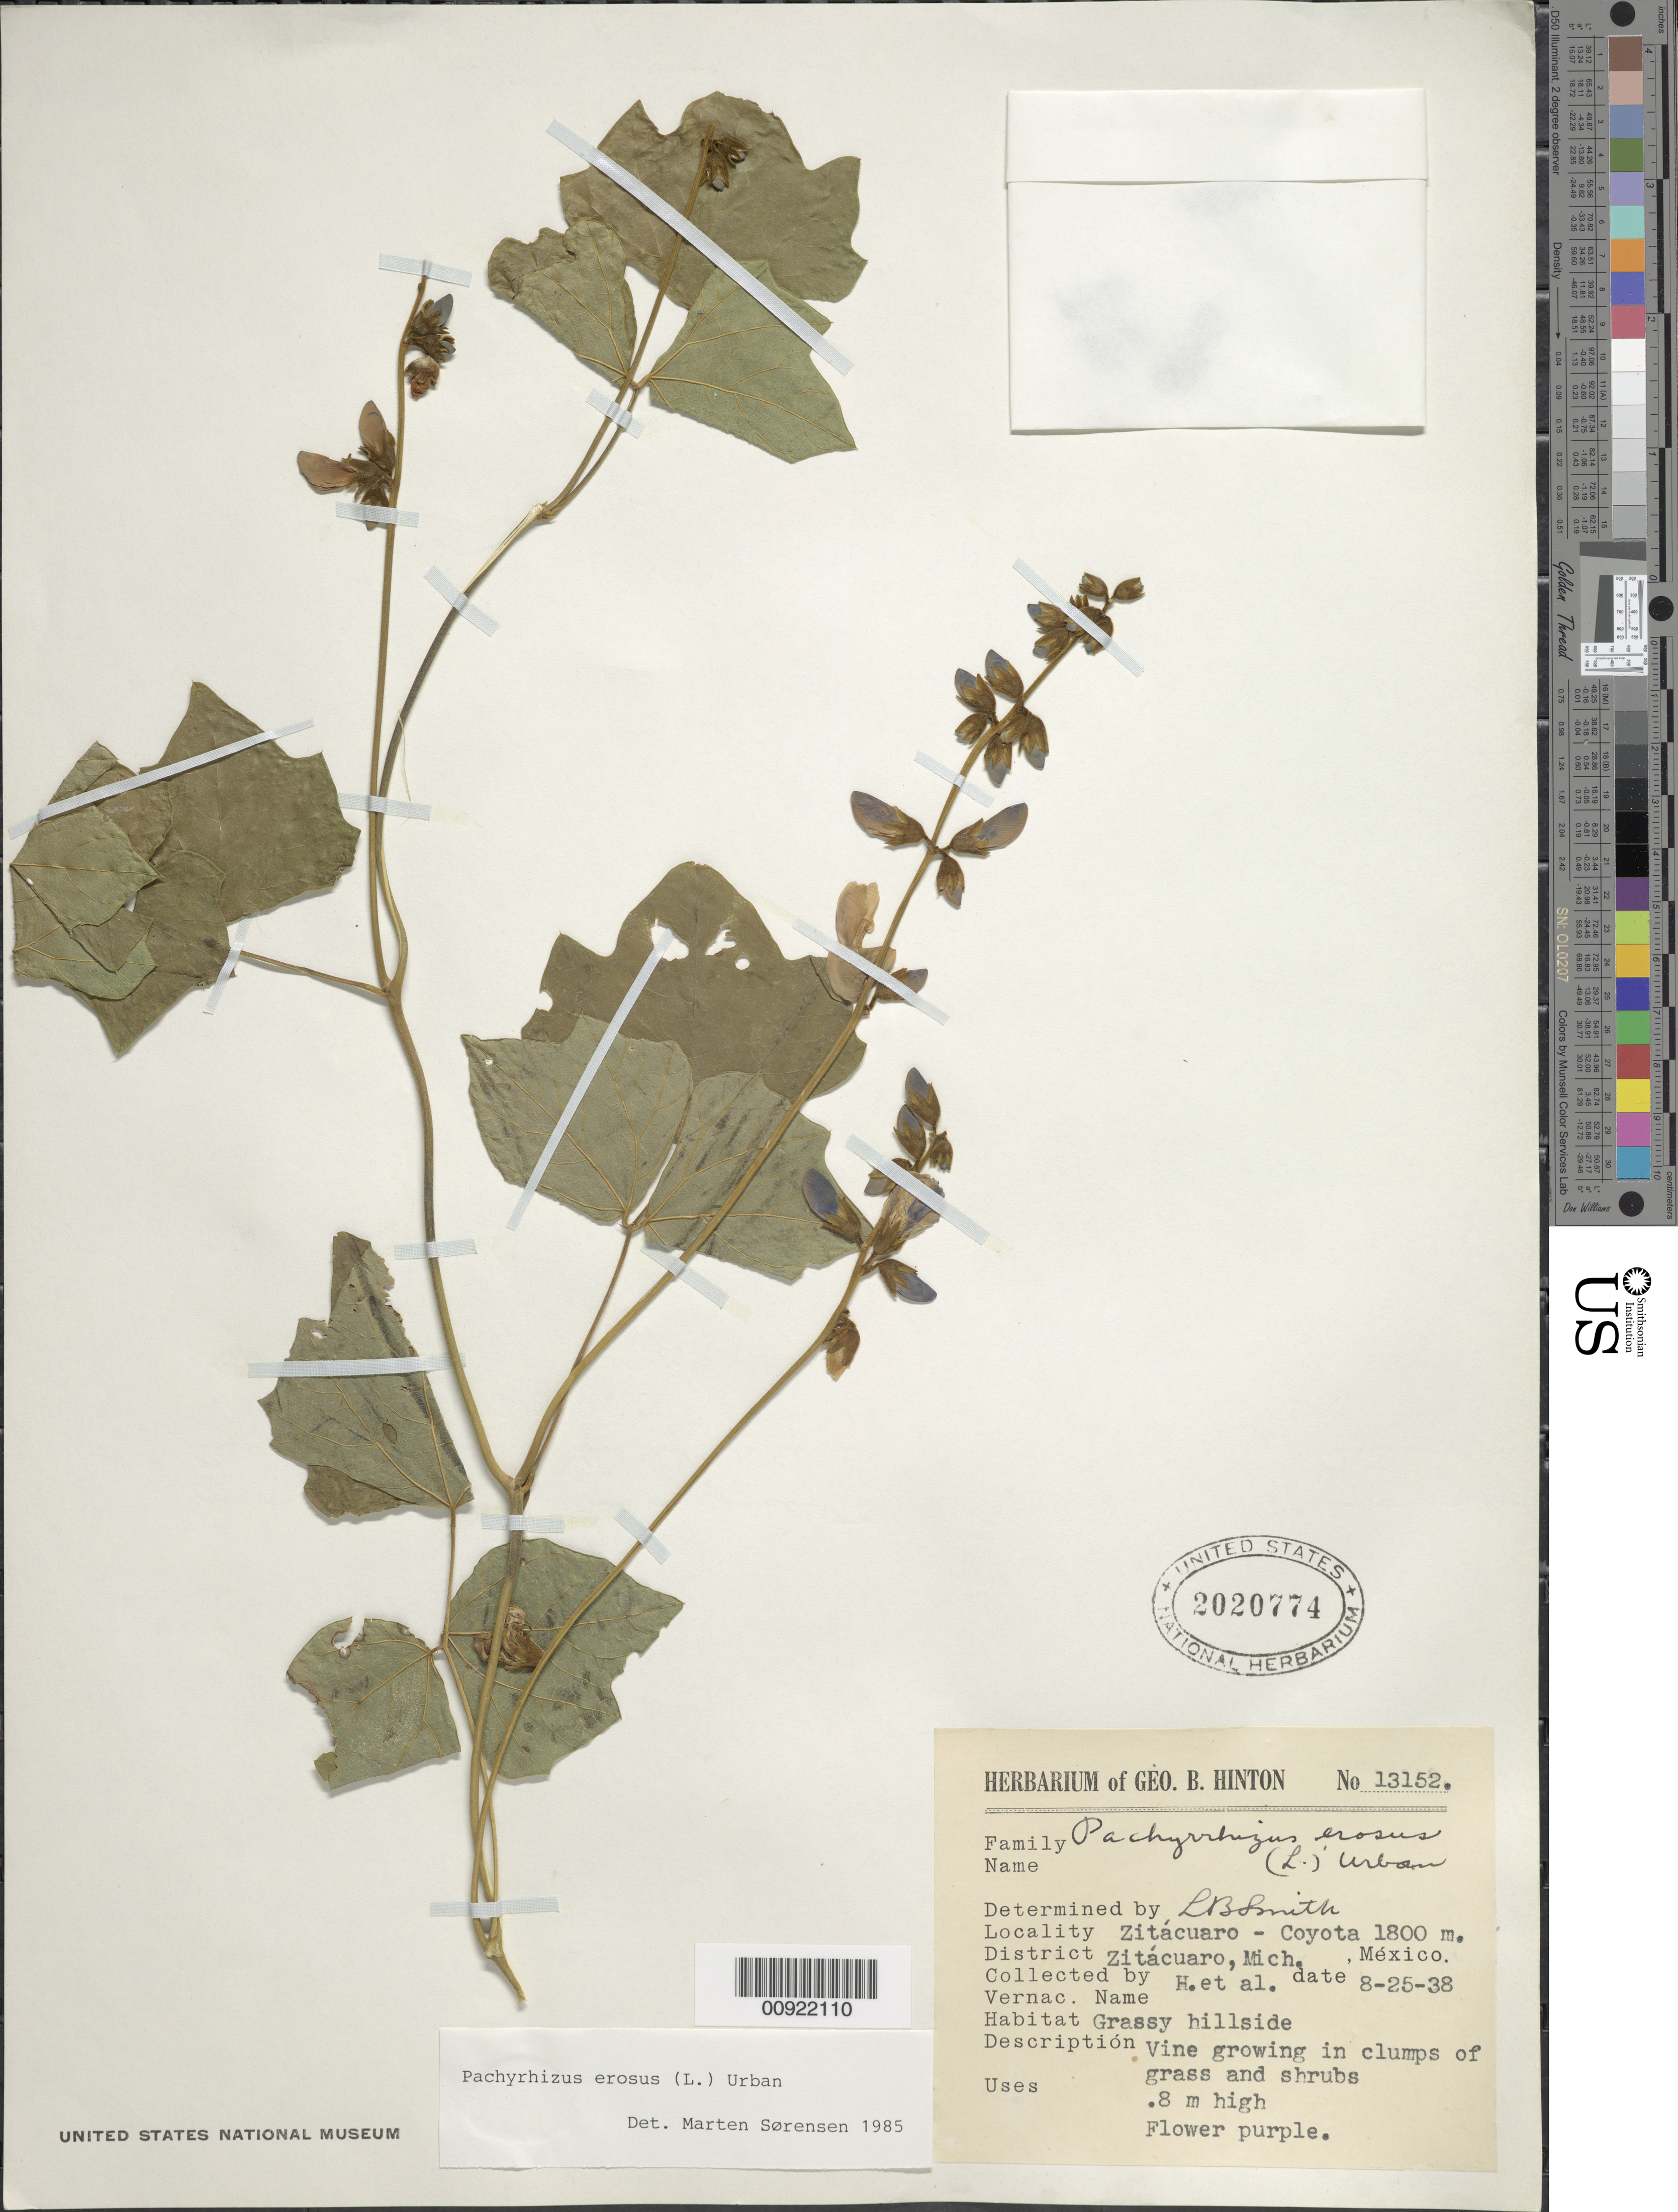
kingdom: Plantae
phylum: Tracheophyta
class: Magnoliopsida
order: Fabales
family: Fabaceae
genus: Pachyrhizus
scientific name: Pachyrhizus erosus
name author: (L.) Urb.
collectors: G. B. Hinton & et al.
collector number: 13152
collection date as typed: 25 Aug 1938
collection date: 1938-08-25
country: Mexico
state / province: Michoacán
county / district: Zitácuaro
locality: Zitácuaro - Coyota, District Zitácuaro, Michoacán.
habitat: Grassy hillside. Growing in clumps of grass and shrubs.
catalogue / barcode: US 2020774